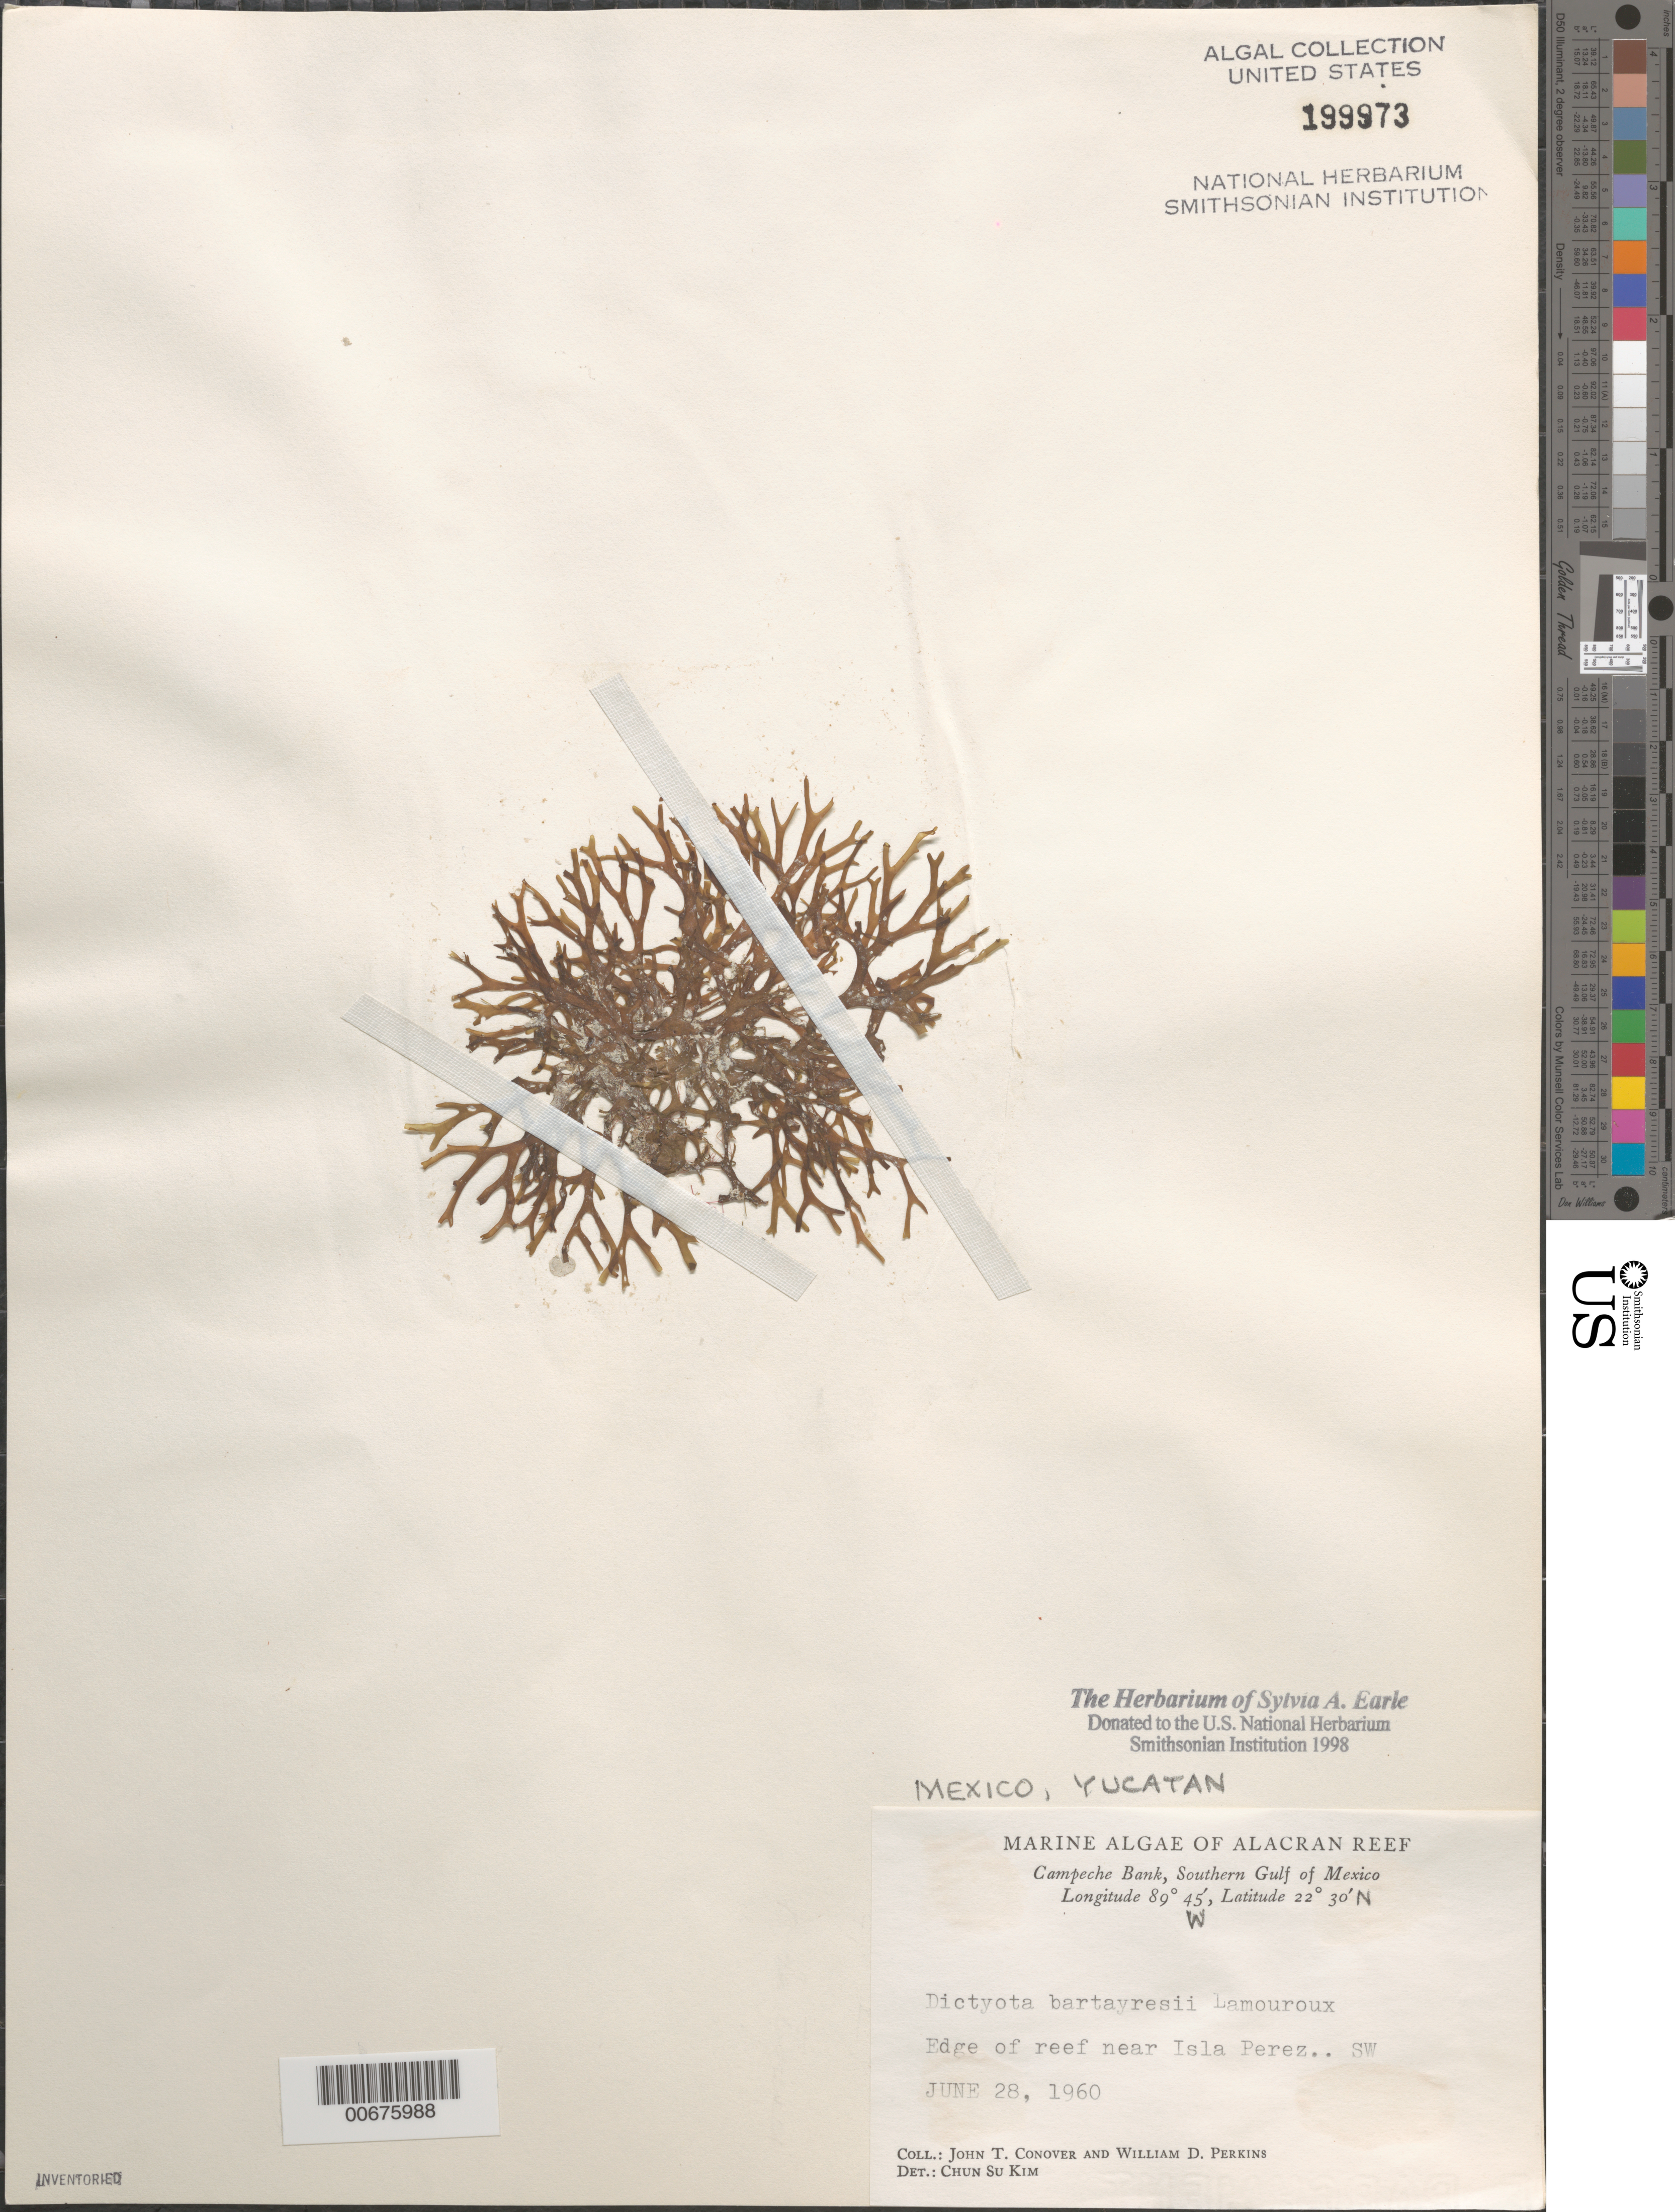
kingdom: Chromista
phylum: Ochrophyta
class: Phaeophyceae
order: Dictyotales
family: Dictyotaceae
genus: Dictyota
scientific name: Dictyota bartayresiana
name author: J.V.Lamouroux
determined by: Kim, Chun Su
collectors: J. T. Conover & W. D. Perkins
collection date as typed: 28 Jun 1960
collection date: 1960-06-28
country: Mexico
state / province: Yucatan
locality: Alacran Reef, near Isla Perez, Campeche Bank, southern Gulf of Mexico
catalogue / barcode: US 199973